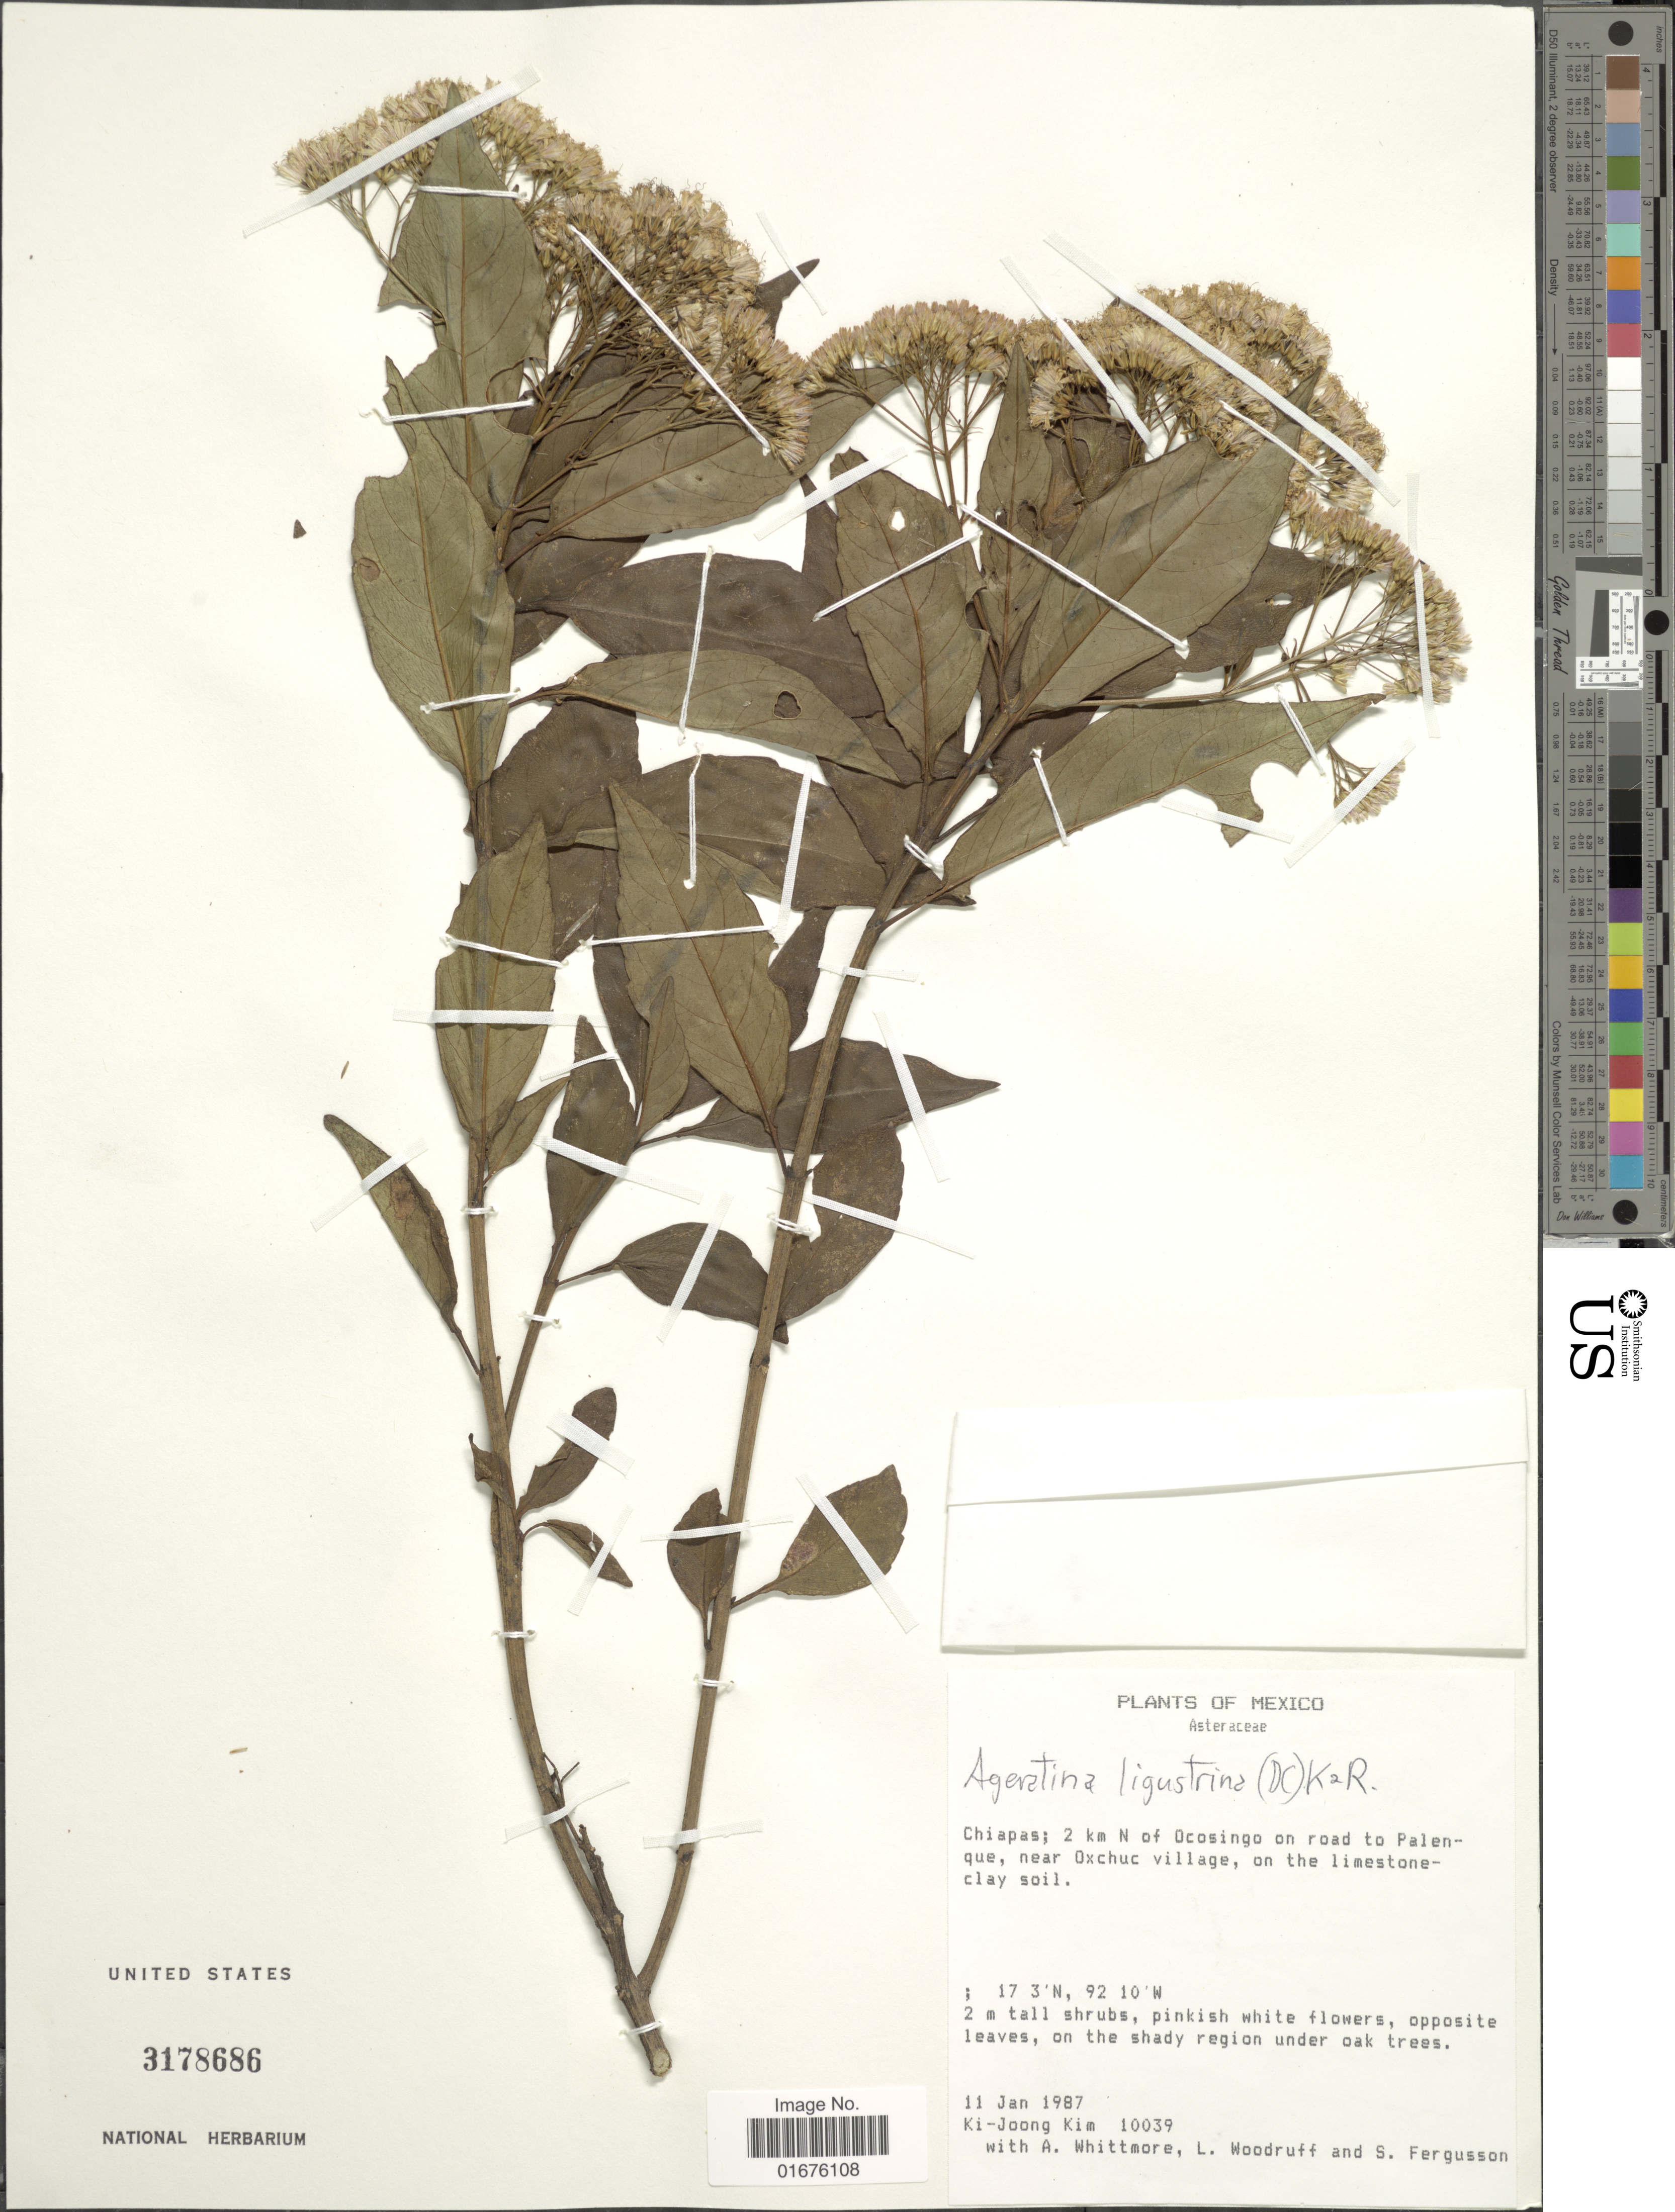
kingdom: Plantae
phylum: Tracheophyta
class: Magnoliopsida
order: Asterales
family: Asteraceae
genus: Ageratina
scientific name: Ageratina ligustrina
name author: (DC.) R.M. King & H. Rob.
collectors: K. Kim, A. Whittmore, L. Woodruff & S. Fergusson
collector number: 10039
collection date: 1987-01-11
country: Mexico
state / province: Chiapas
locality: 2 km N of Ocosingo on road to Palenque, near Oxchuc village, on the limestone clay soil, on the shady region under oak trees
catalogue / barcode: US 3178686